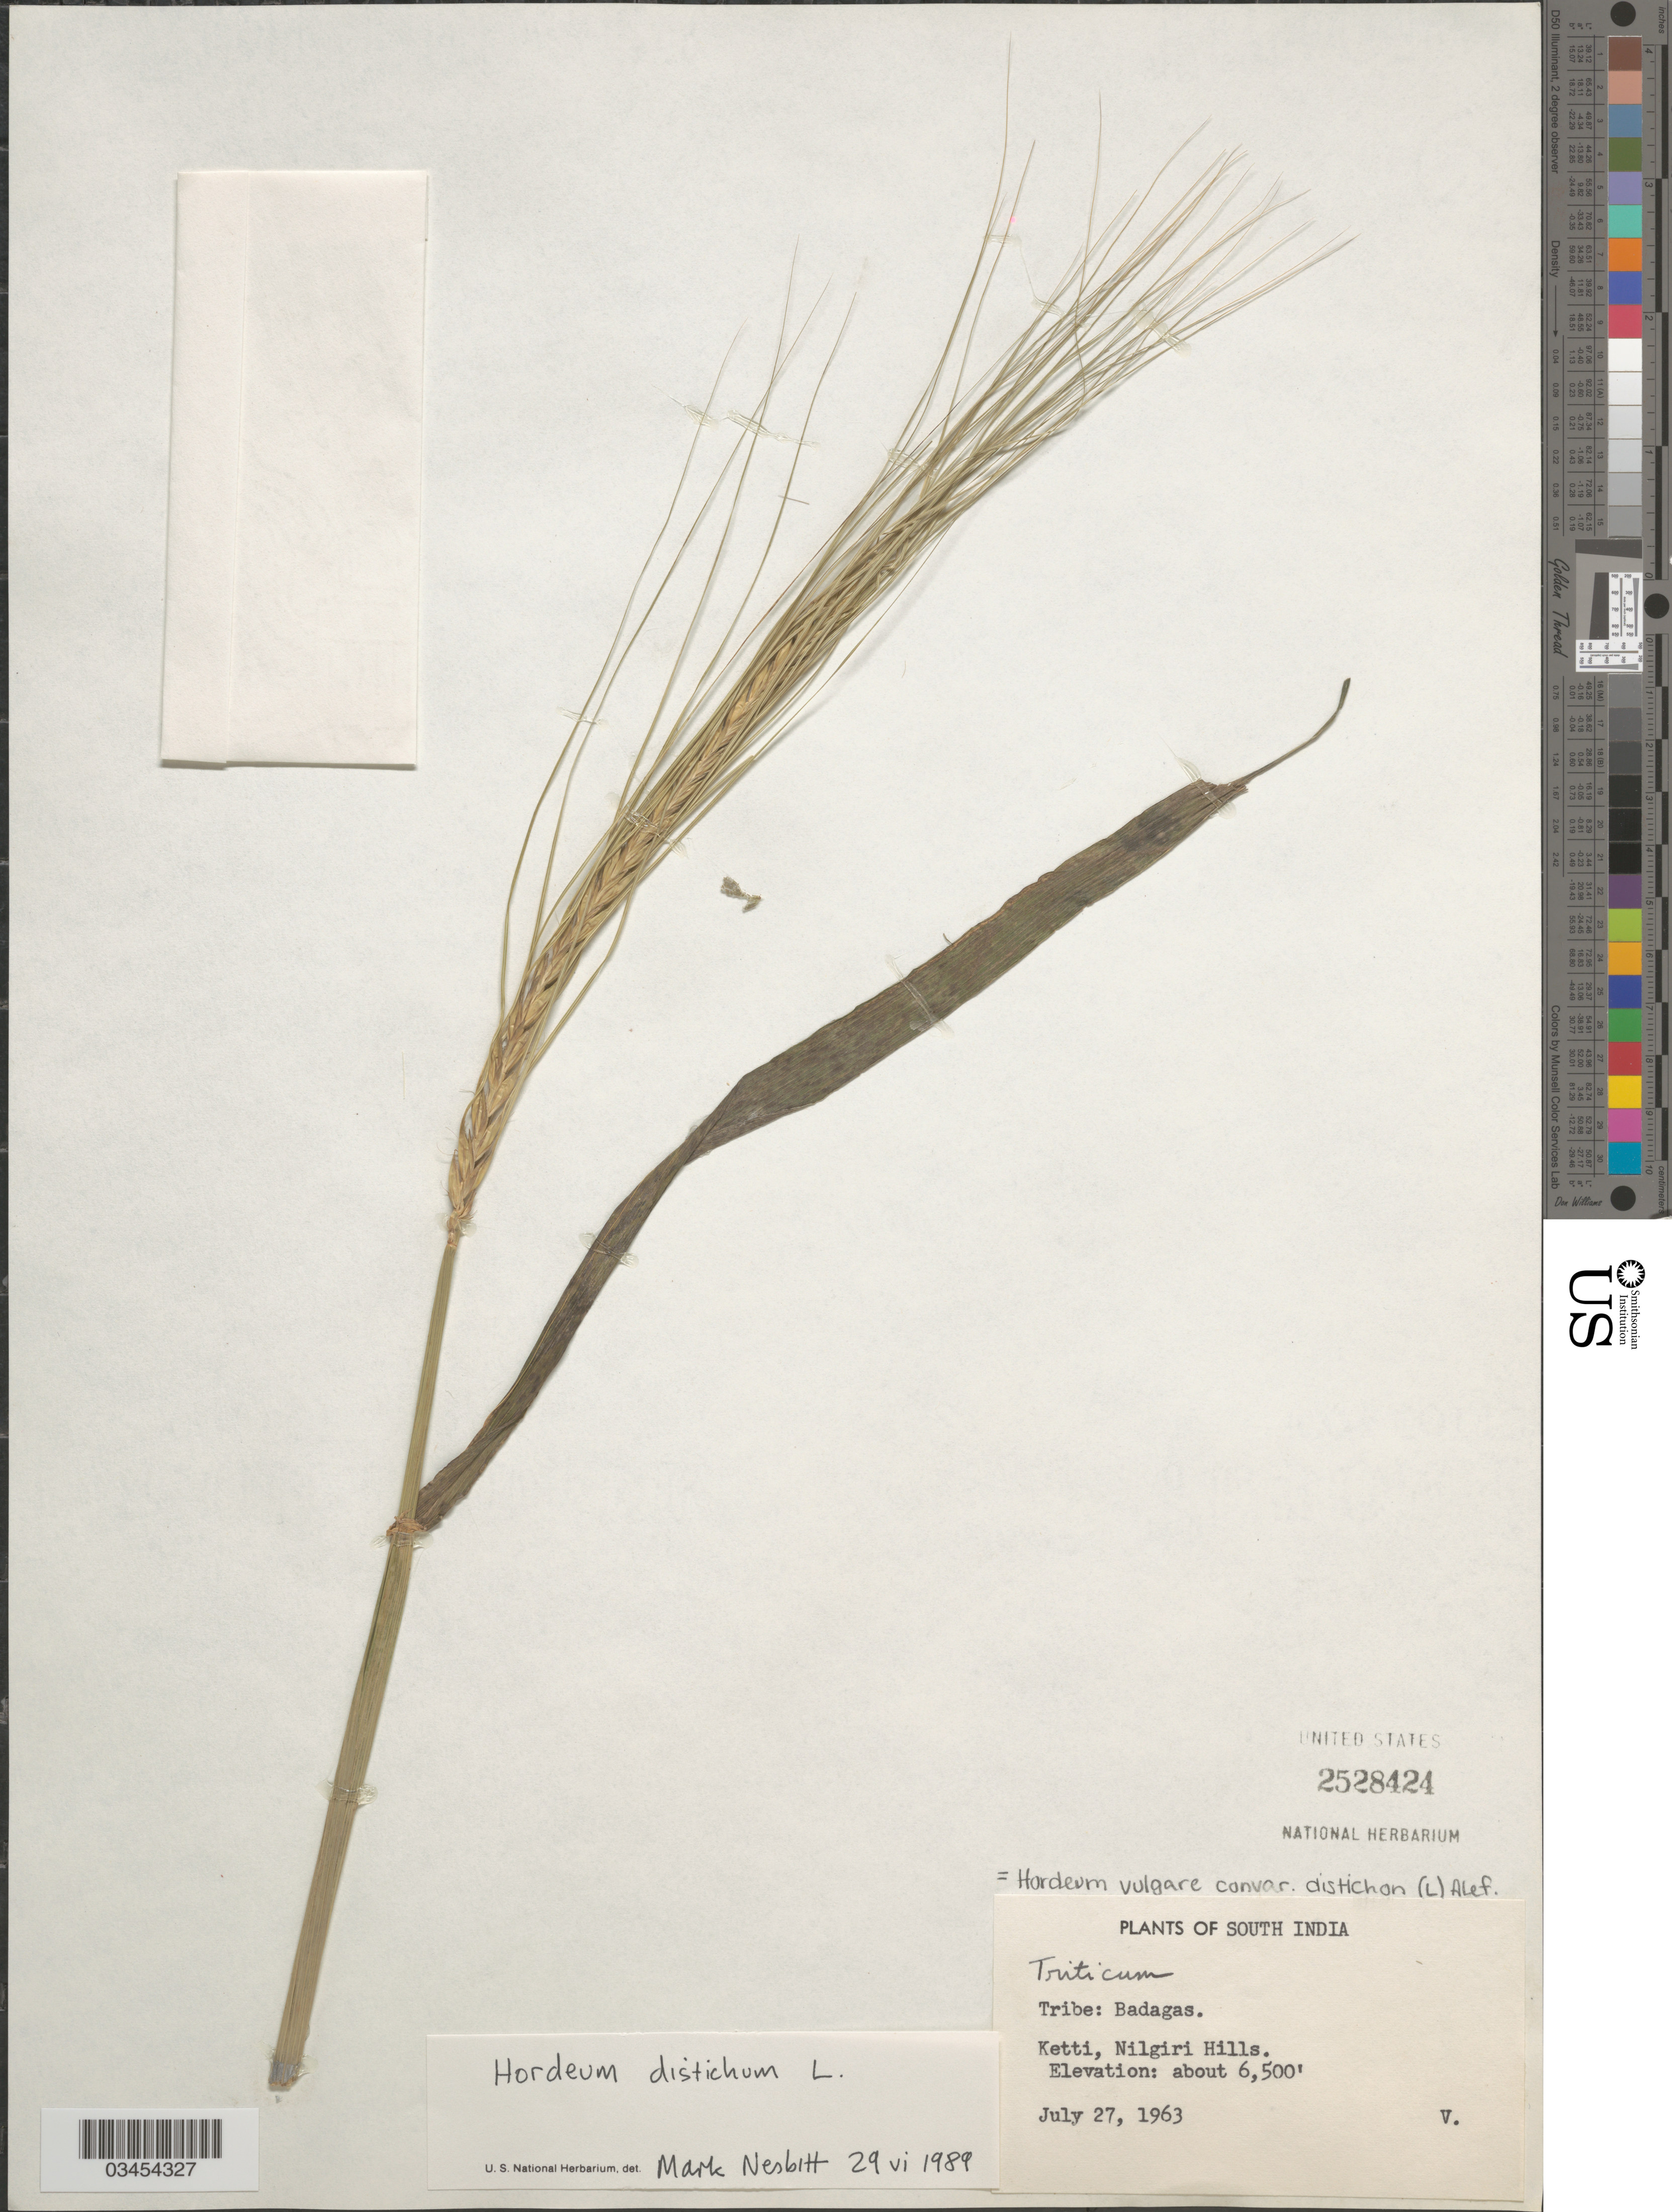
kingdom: Plantae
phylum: Tracheophyta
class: Liliopsida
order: Poales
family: Poaceae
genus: Hordeum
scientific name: Hordeum vulgare convar distichon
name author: (L.) Alef.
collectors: V.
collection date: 1963-07-27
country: India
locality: South India. Tribe: Badagas. Ketti, Nilgiri Hills.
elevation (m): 1981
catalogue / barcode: US 2528424